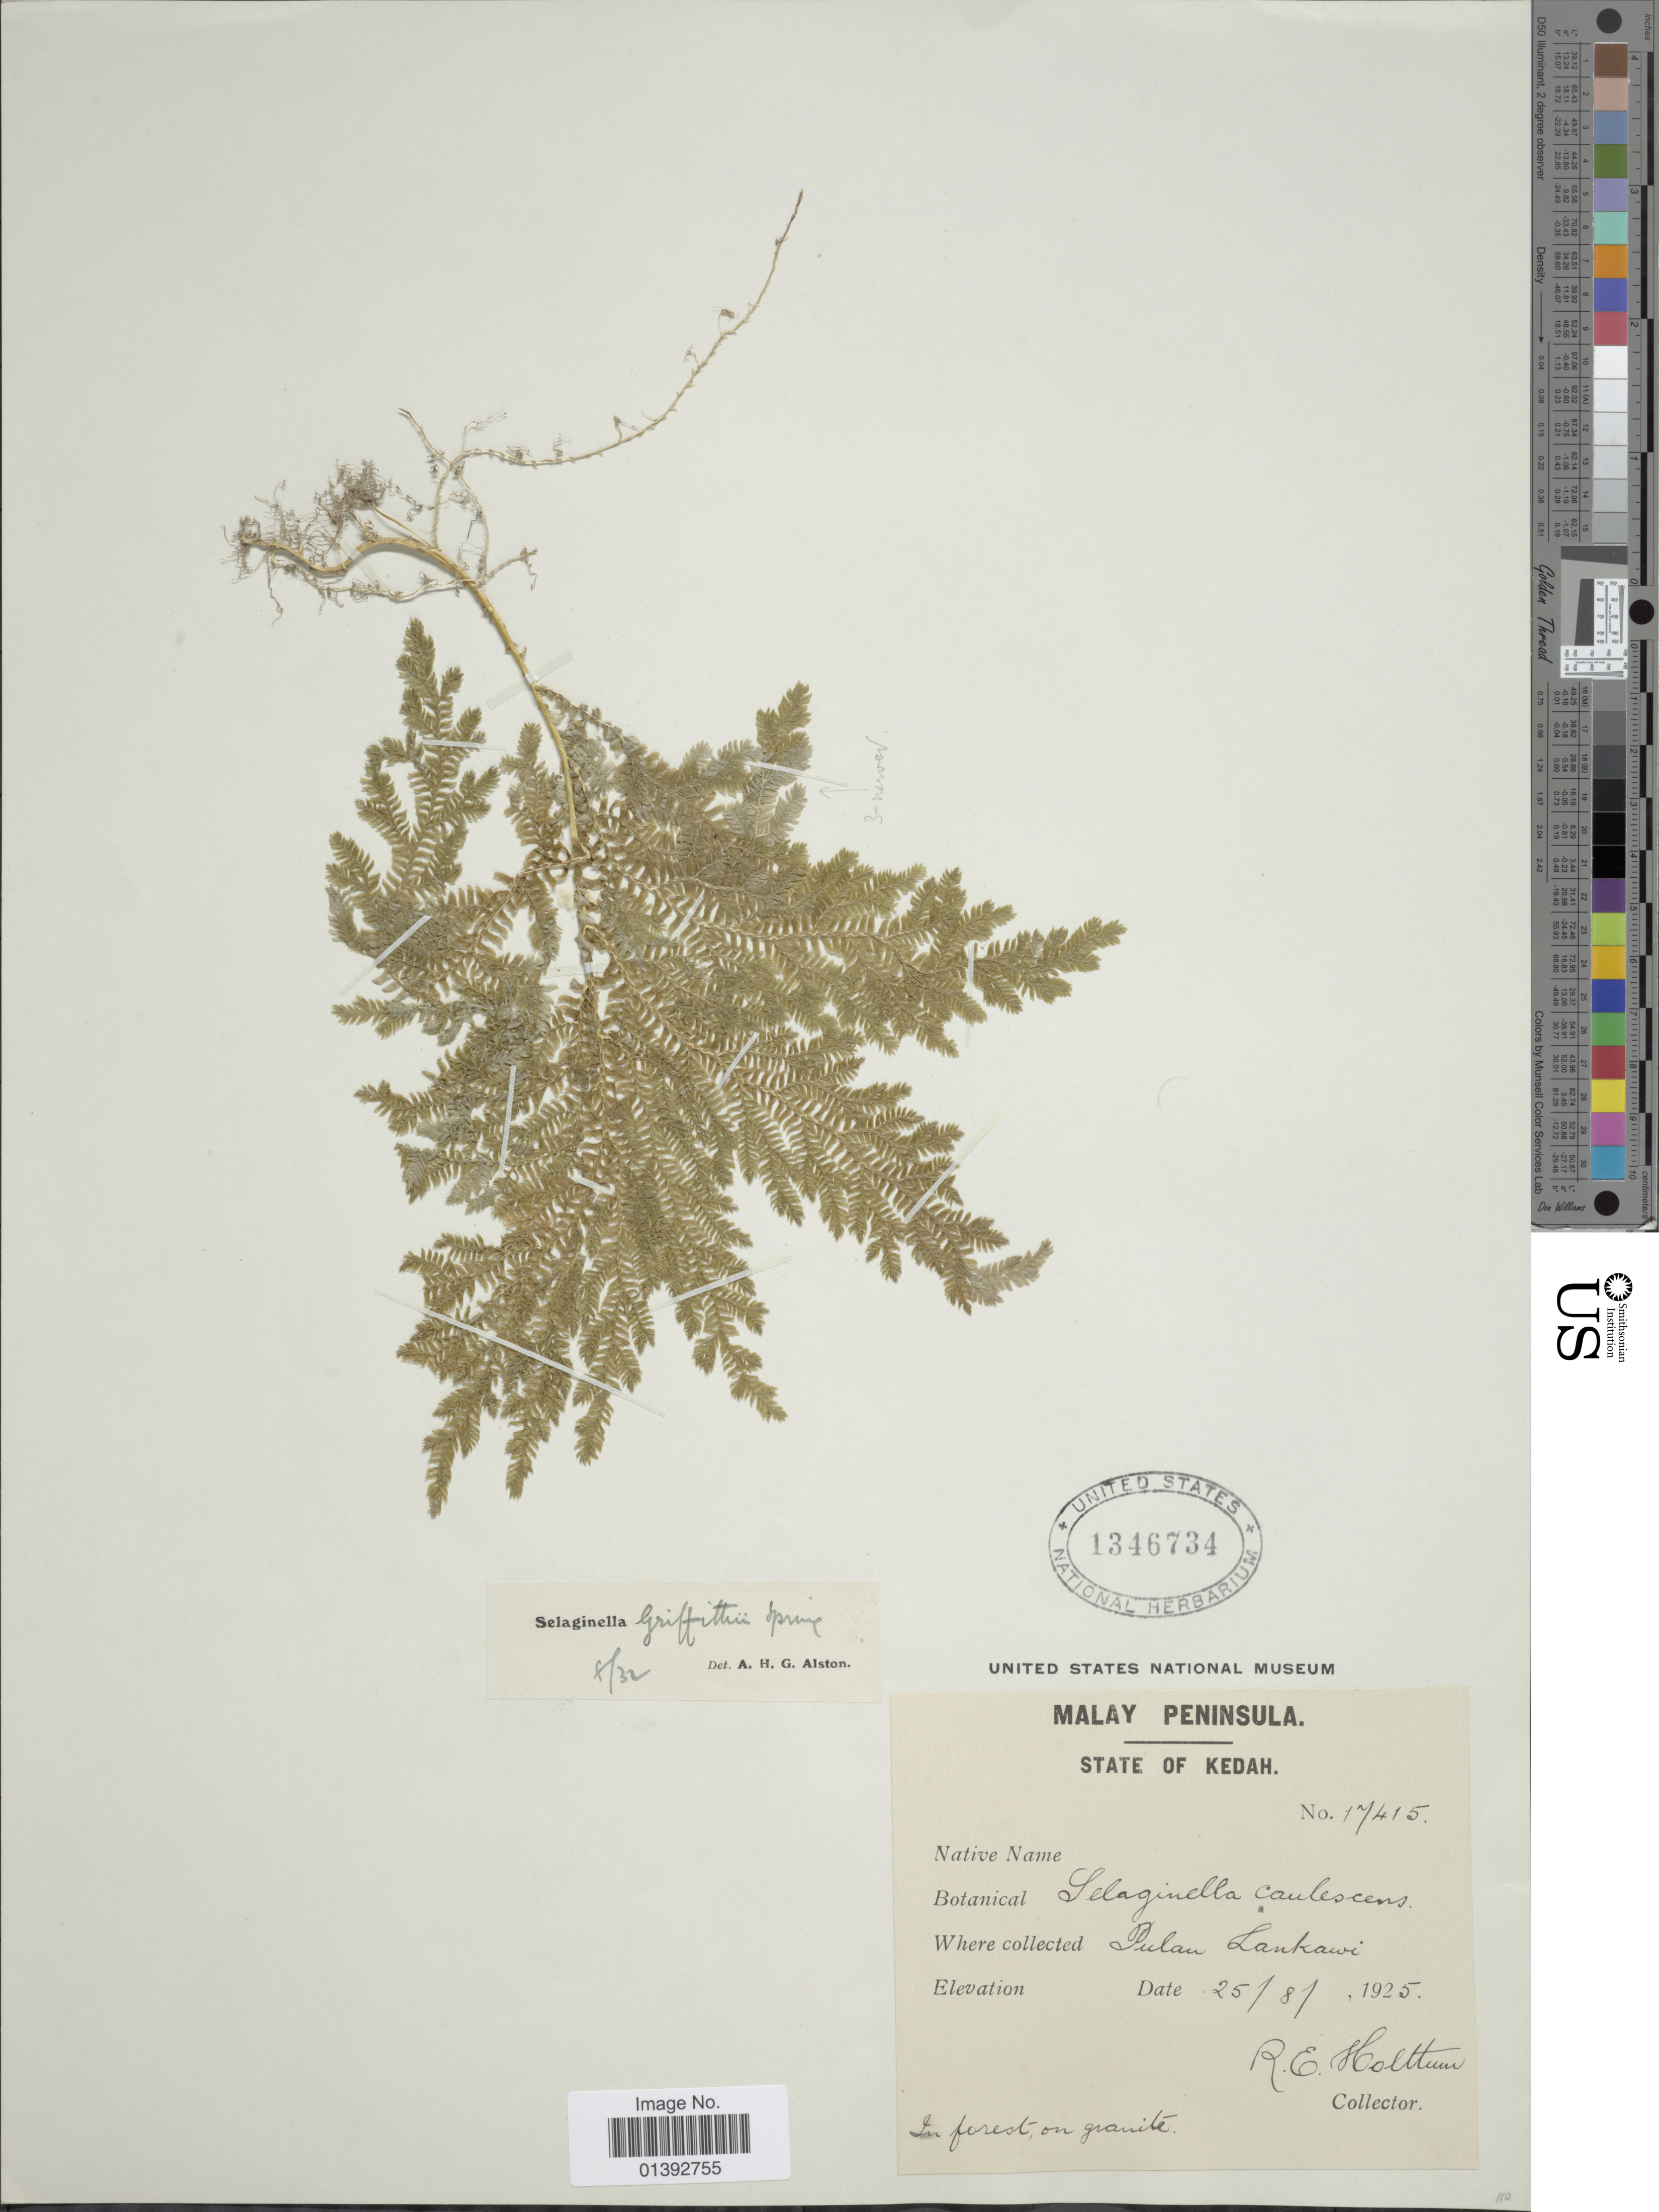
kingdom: Plantae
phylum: Tracheophyta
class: Lycopodiopsida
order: Selaginellales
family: Selaginellaceae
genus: Selaginella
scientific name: Selaginella griffithii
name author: Spring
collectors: R. E. Holttum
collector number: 17415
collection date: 1925-08-25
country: Malaysia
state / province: Kedah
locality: Malay peninsula, Pulau Lankawi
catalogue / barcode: US 1346734